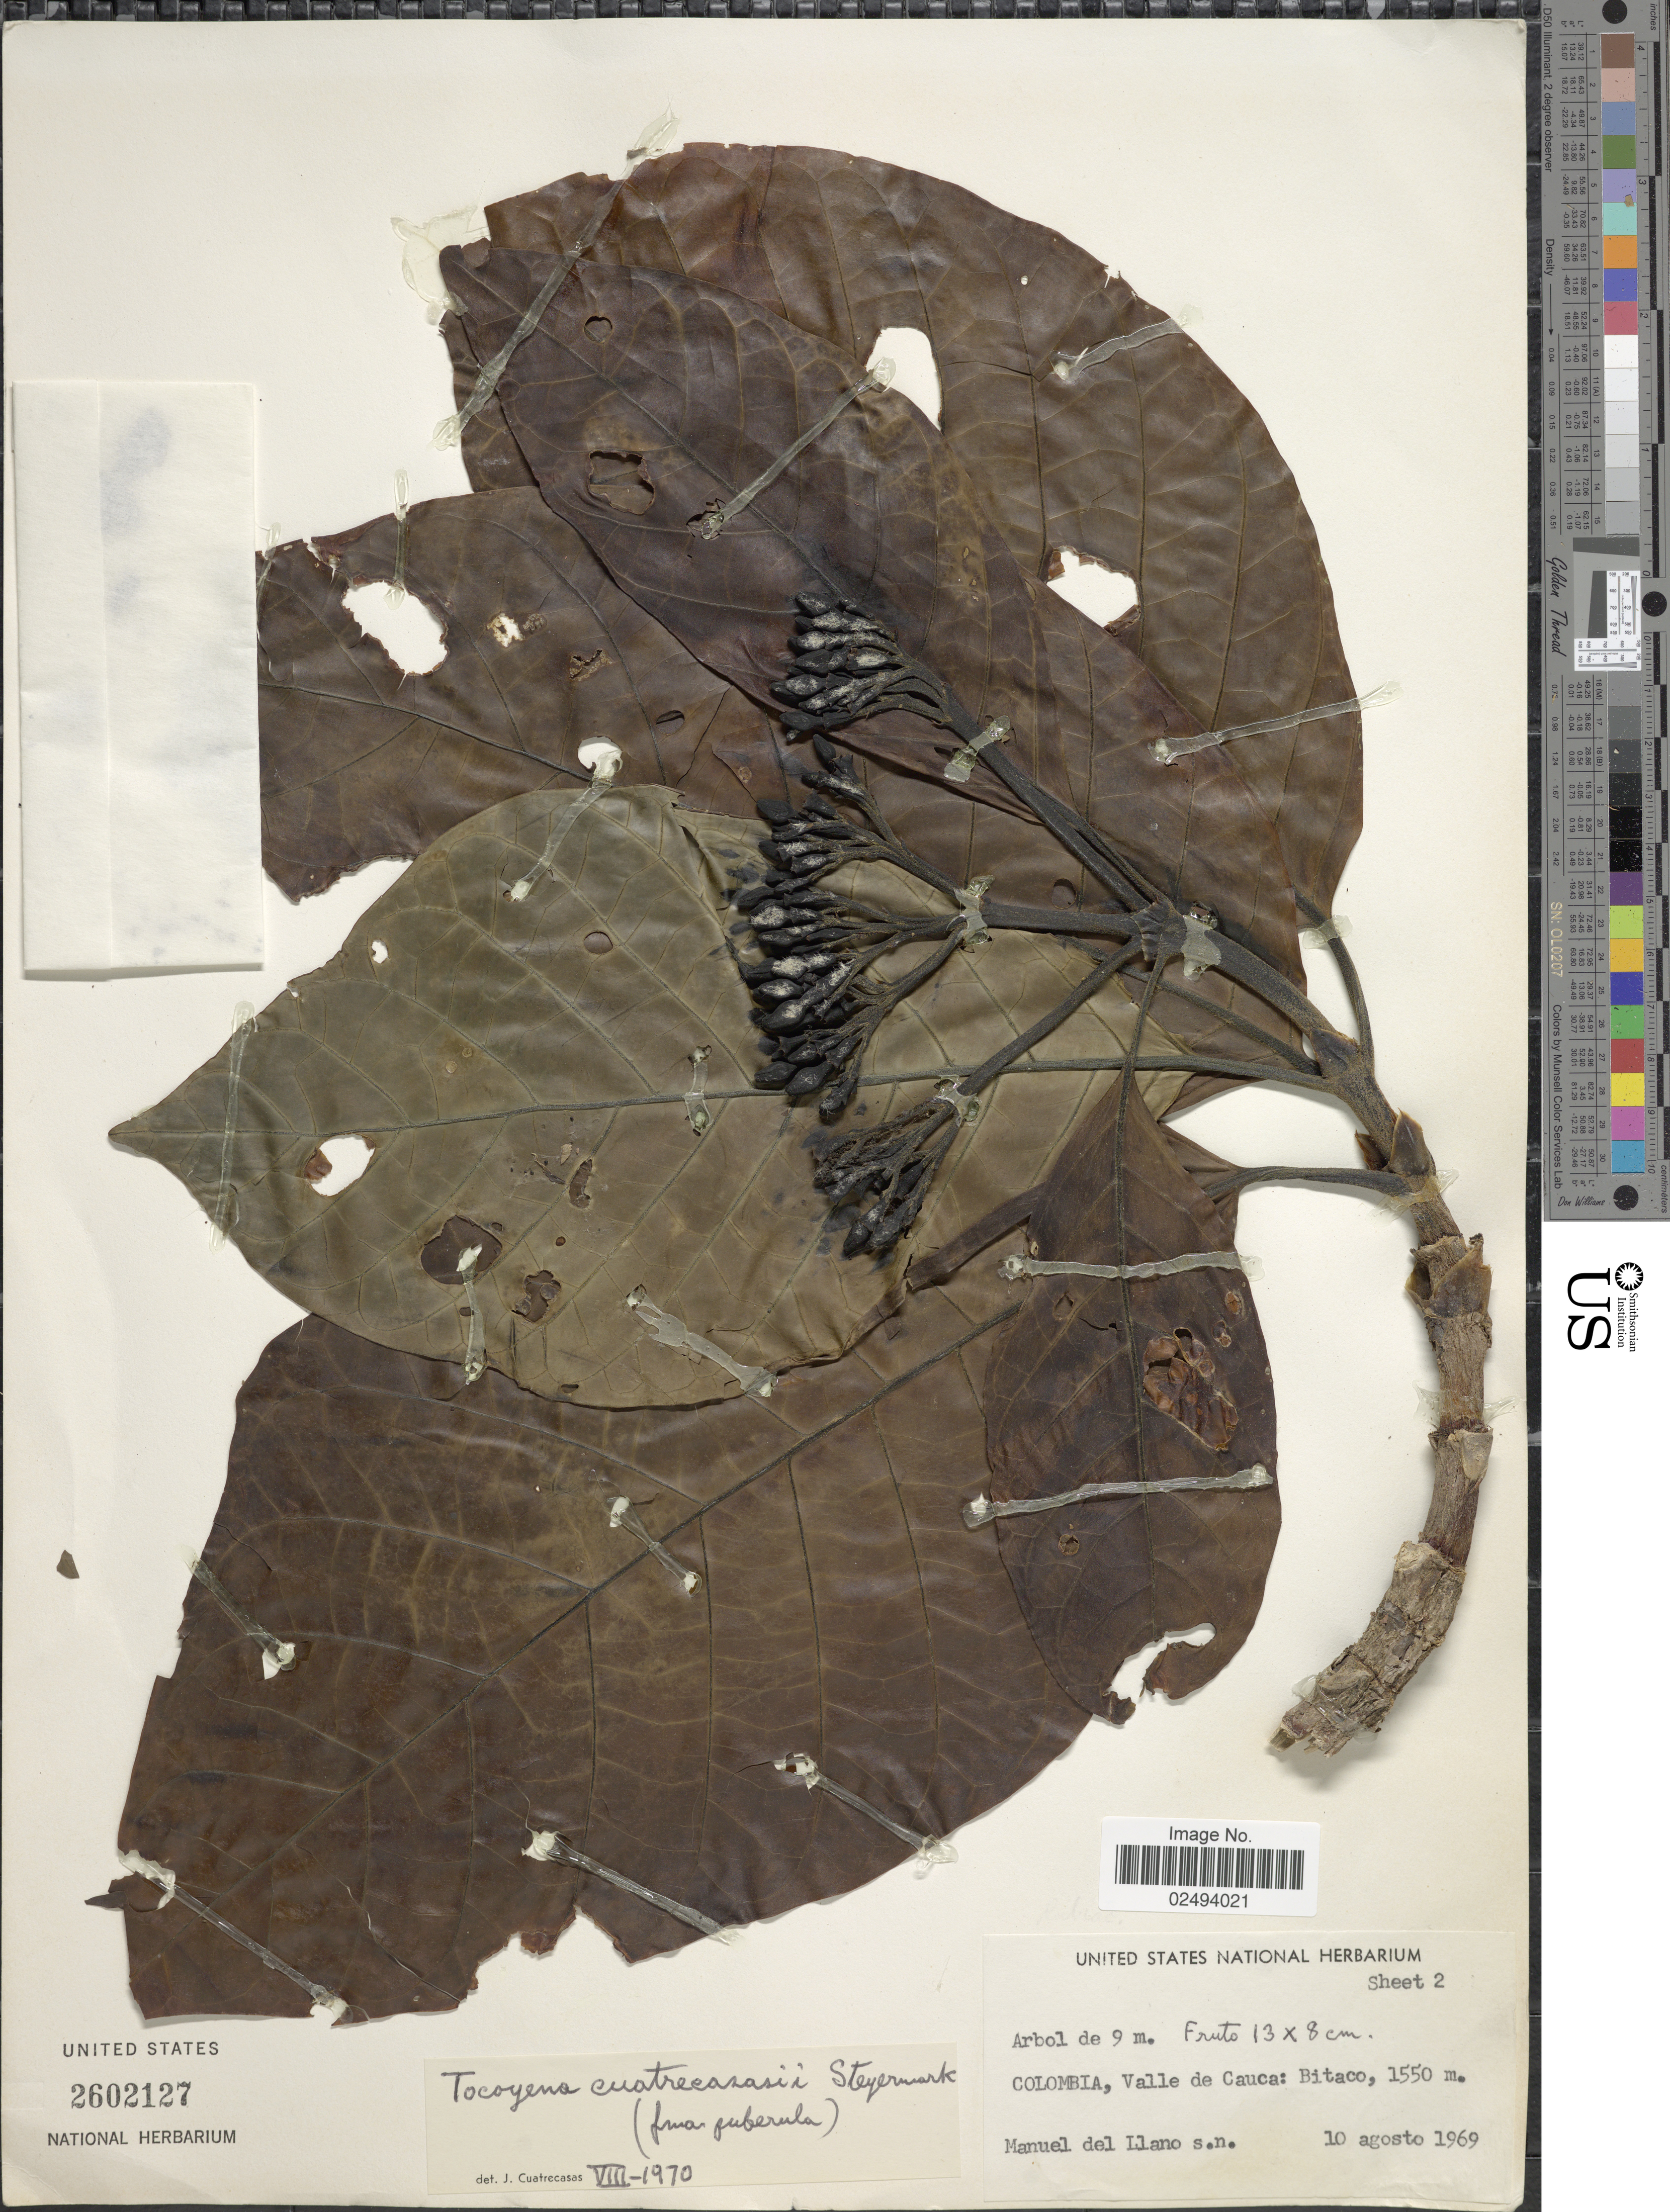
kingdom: Plantae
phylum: Tracheophyta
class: Magnoliopsida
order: Gentianales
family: Rubiaceae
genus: Tocoyena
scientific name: Tocoyena cuatrecasasii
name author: Steyerm.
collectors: M. d. Llano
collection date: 1969-08-10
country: Colombia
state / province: Valle del Cauca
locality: Bitaco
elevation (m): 1550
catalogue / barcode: US 2602127